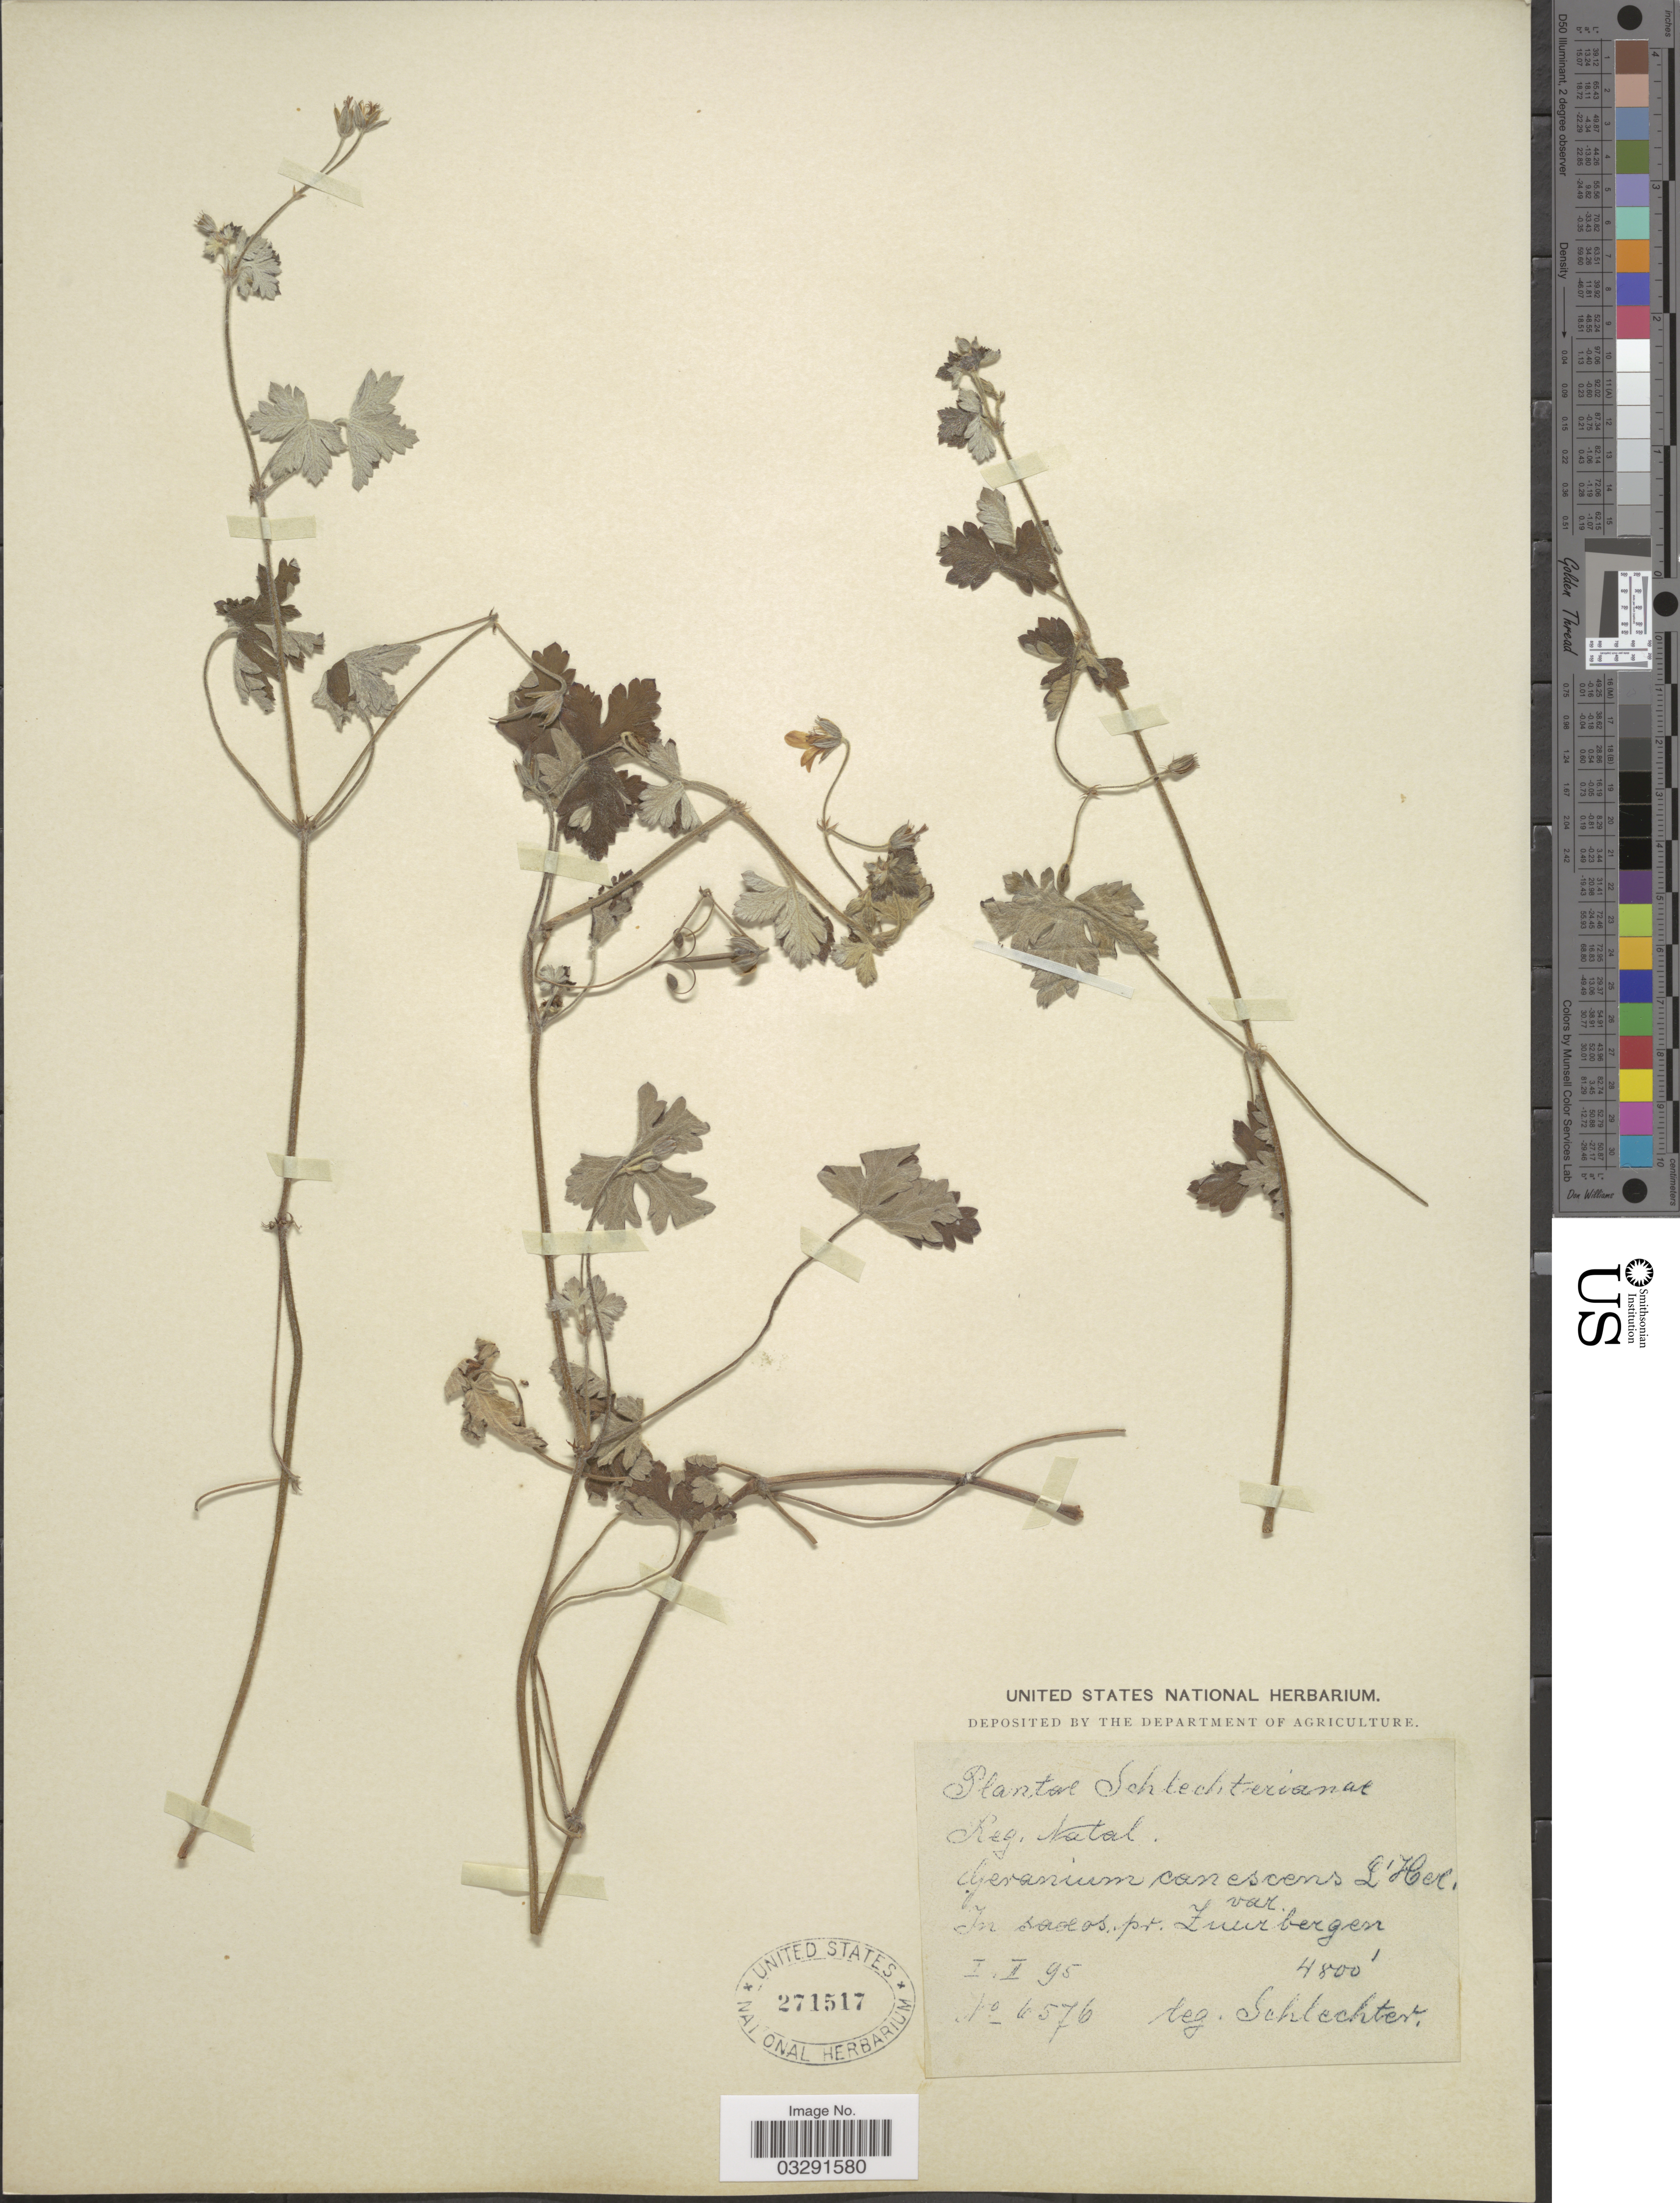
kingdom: Plantae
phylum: Tracheophyta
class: Magnoliopsida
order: Geraniales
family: Geraniaceae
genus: Geranium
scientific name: Geranium wakkerstroomianum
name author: R. Knuth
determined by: Aedo, C.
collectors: Schlechter, --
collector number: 6576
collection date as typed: Transcribed d/m/y: /1/95 to /2/95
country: South Africa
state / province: KwaZulu-Natal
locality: Reg. Natal. In saoeos, pr. Zuurbergen.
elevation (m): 1463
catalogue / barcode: US 271517